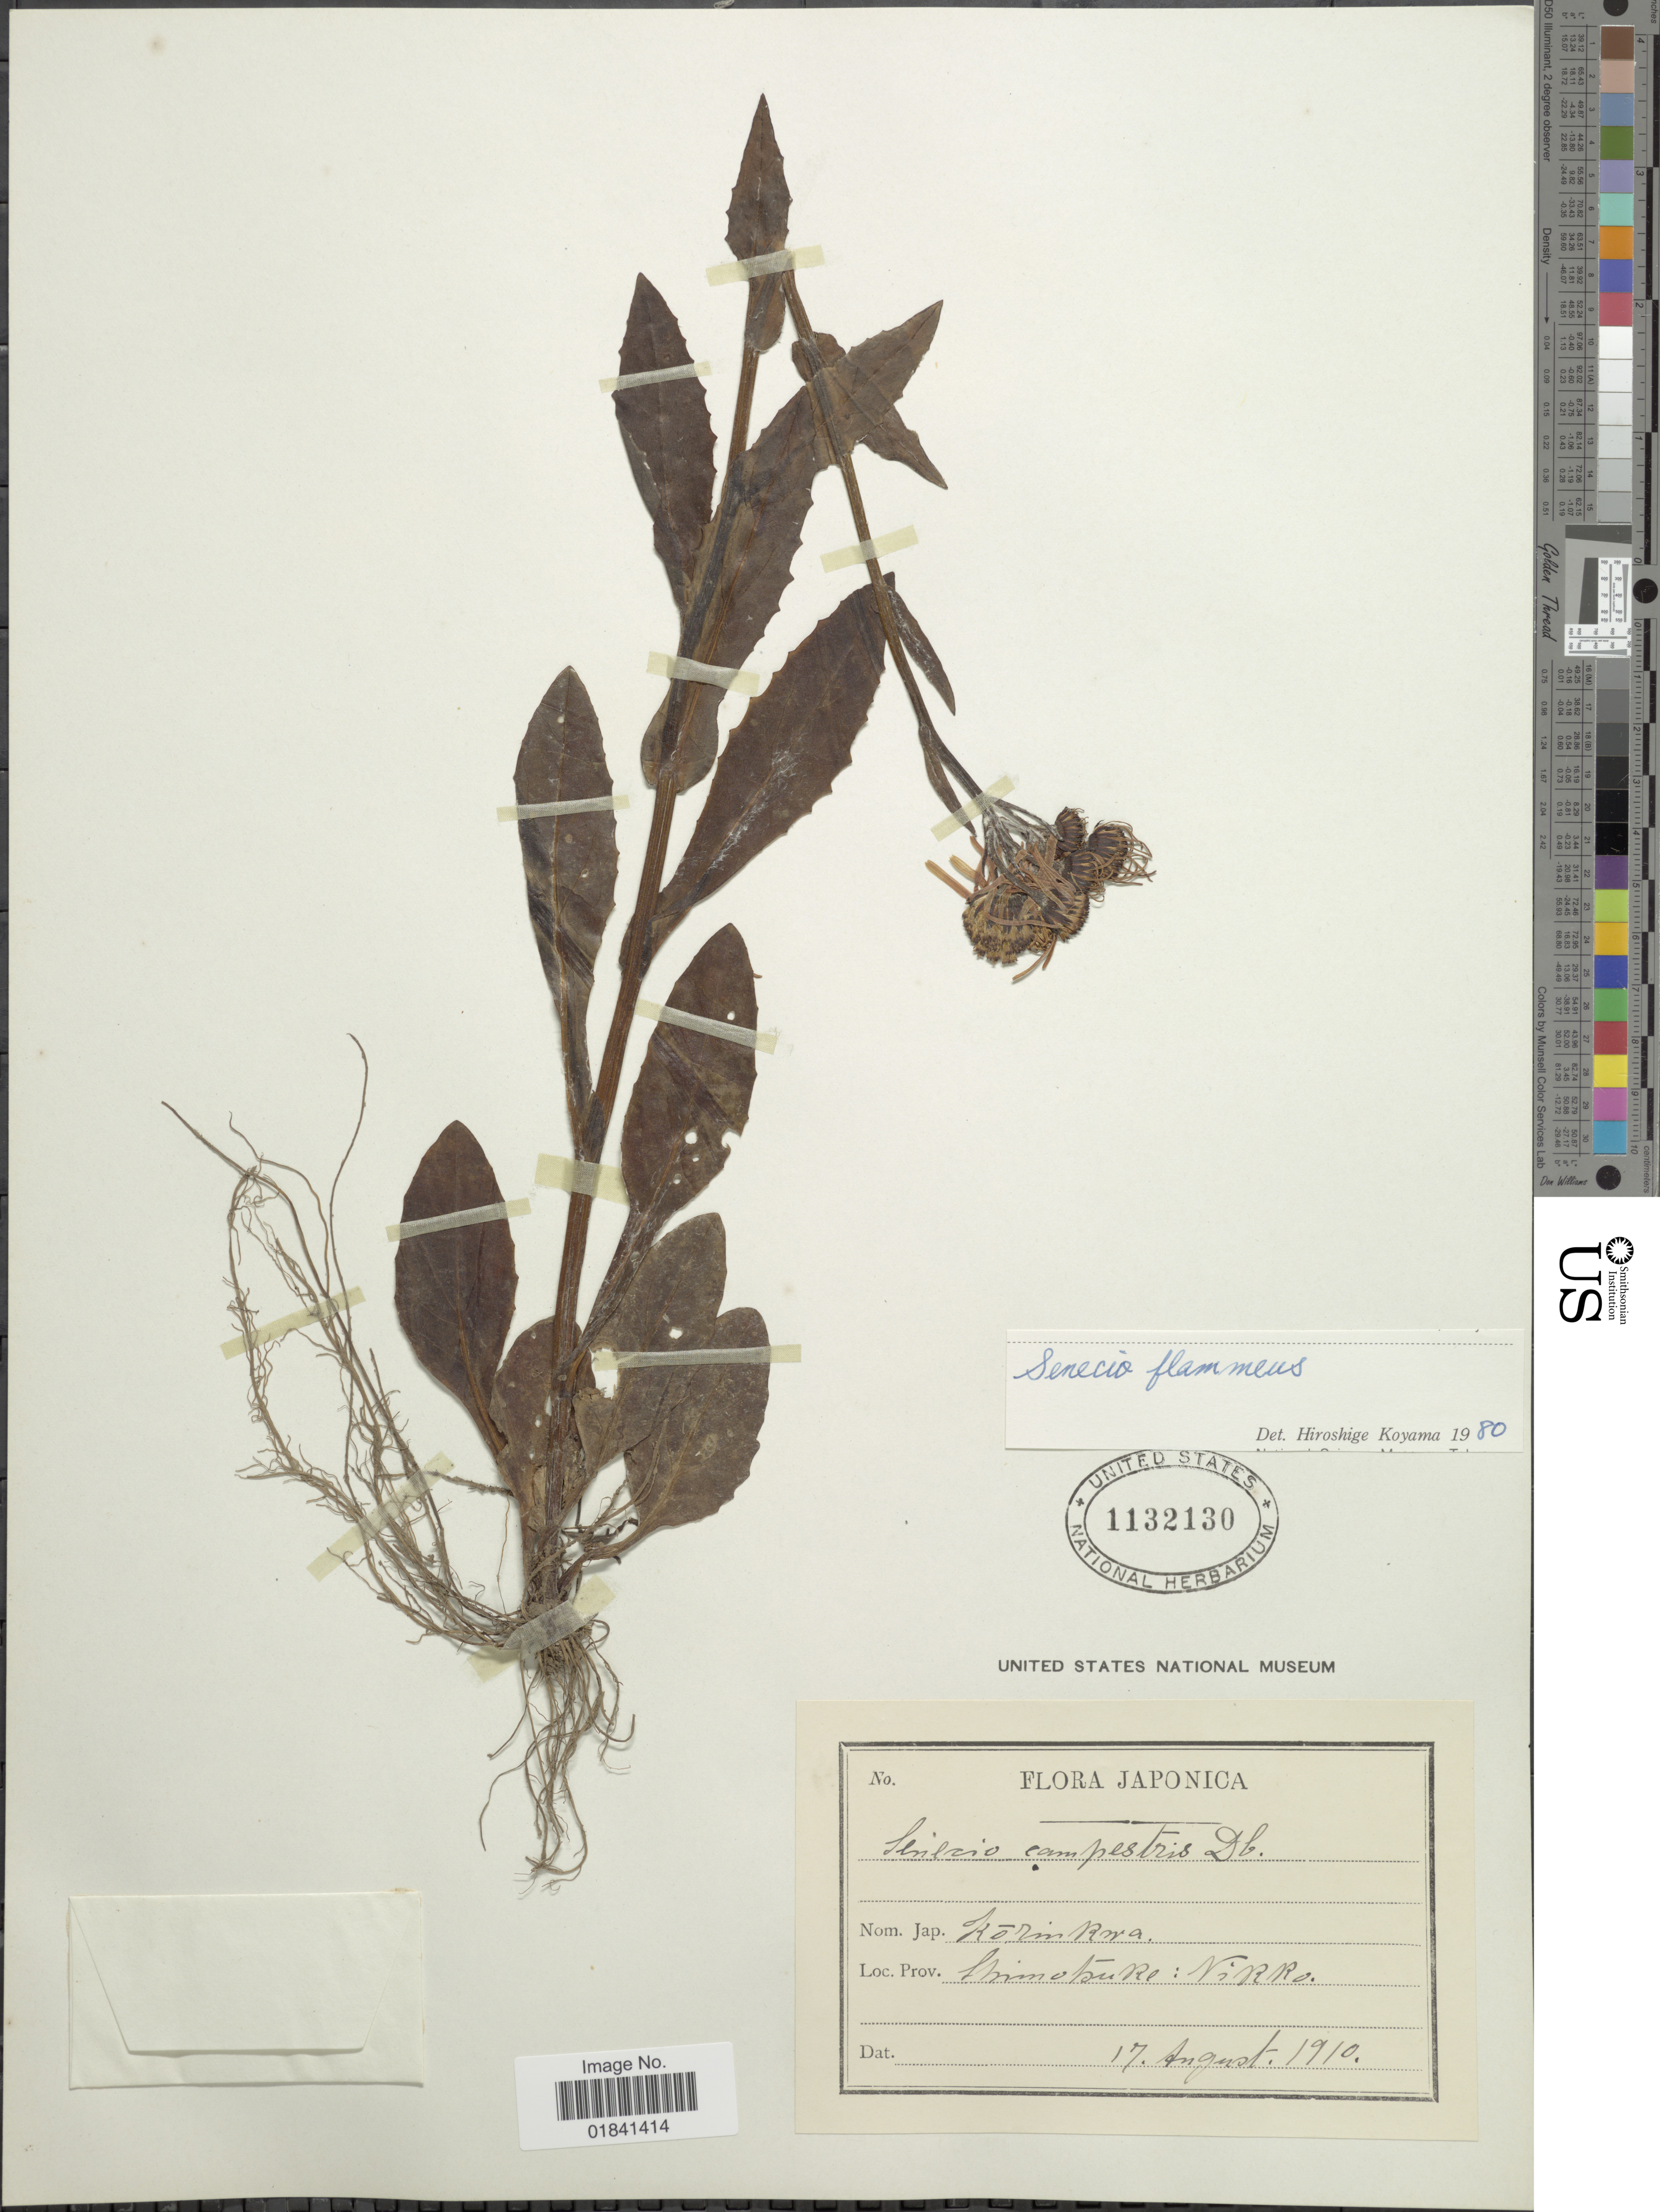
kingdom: Plantae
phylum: Tracheophyta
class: Magnoliopsida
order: Asterales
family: Asteraceae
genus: Senecio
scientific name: Senecio pierotii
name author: Miq.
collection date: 1910-08-17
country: Japan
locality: Shimobure: Nikko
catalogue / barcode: US 1132130